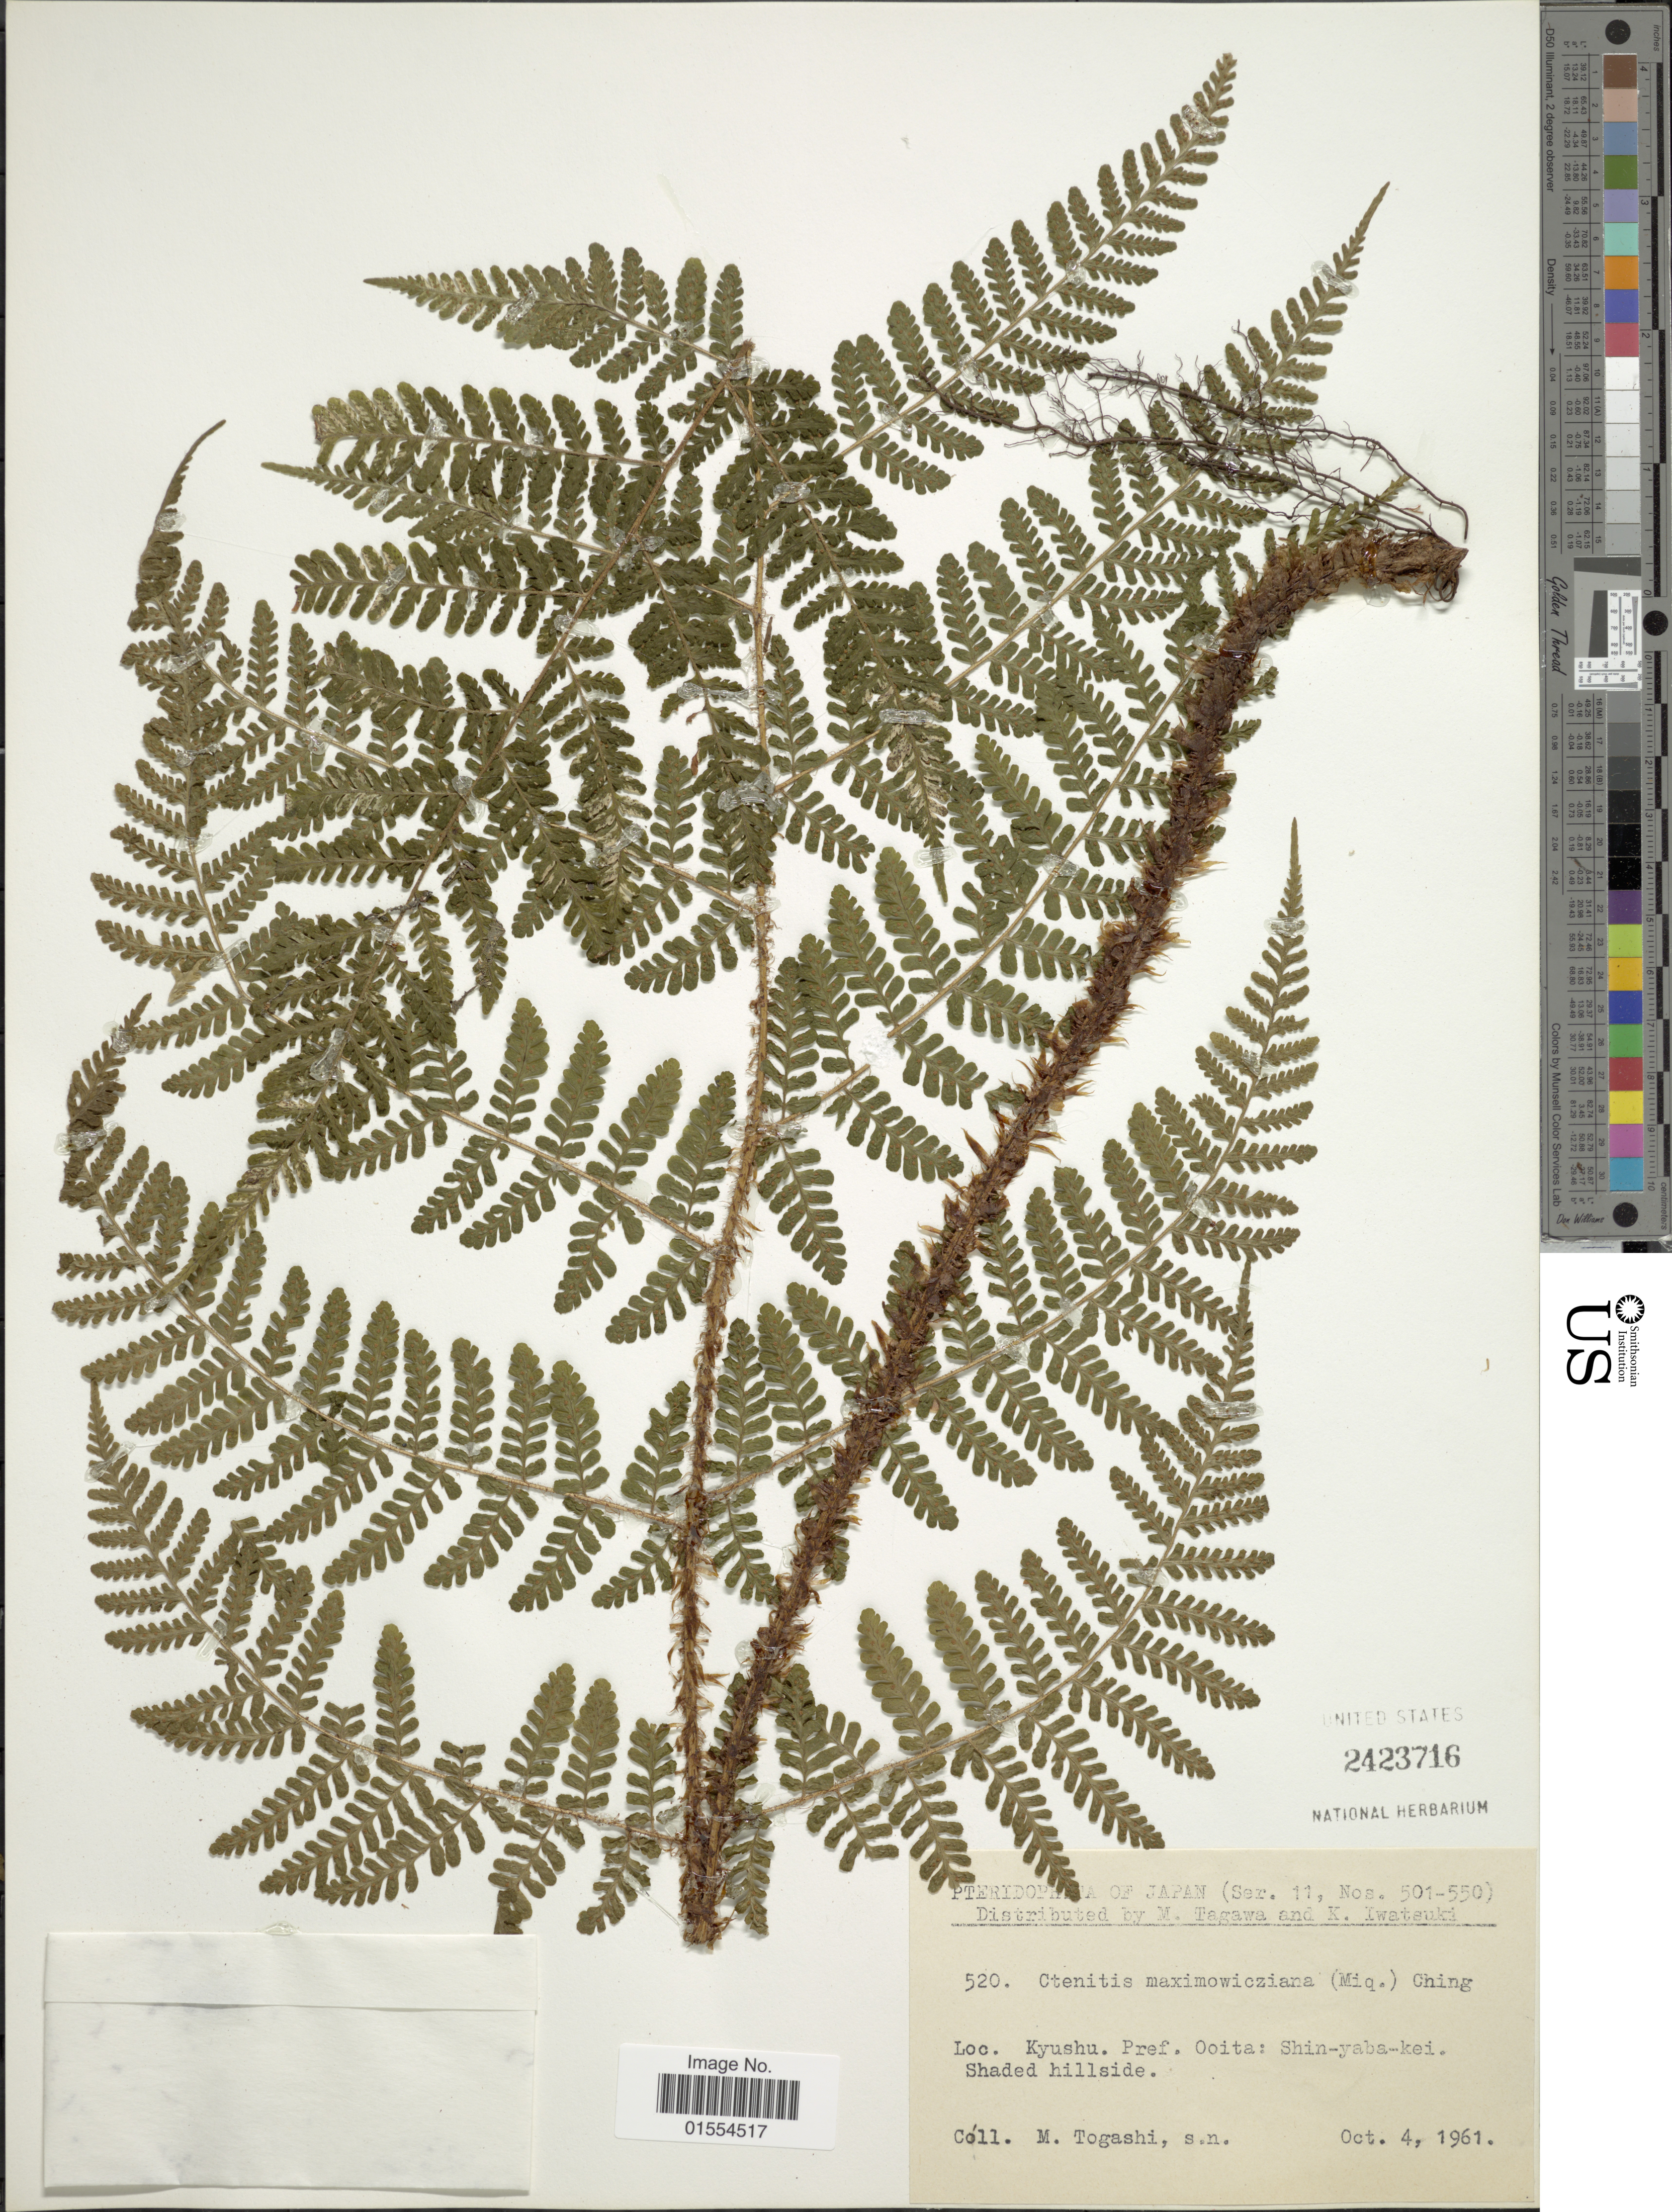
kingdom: Plantae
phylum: Tracheophyta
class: Polypodiopsida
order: Polypodiales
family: Dryopteridaceae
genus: Dryopteris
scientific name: Dryopteris maximowicziana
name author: (Miq.) C. Chr.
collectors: M. Togashi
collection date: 1961-10-04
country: Japan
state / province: Oita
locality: Kyushu. Pref: Ooita: Shin-yaba-kei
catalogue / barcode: US 2423716